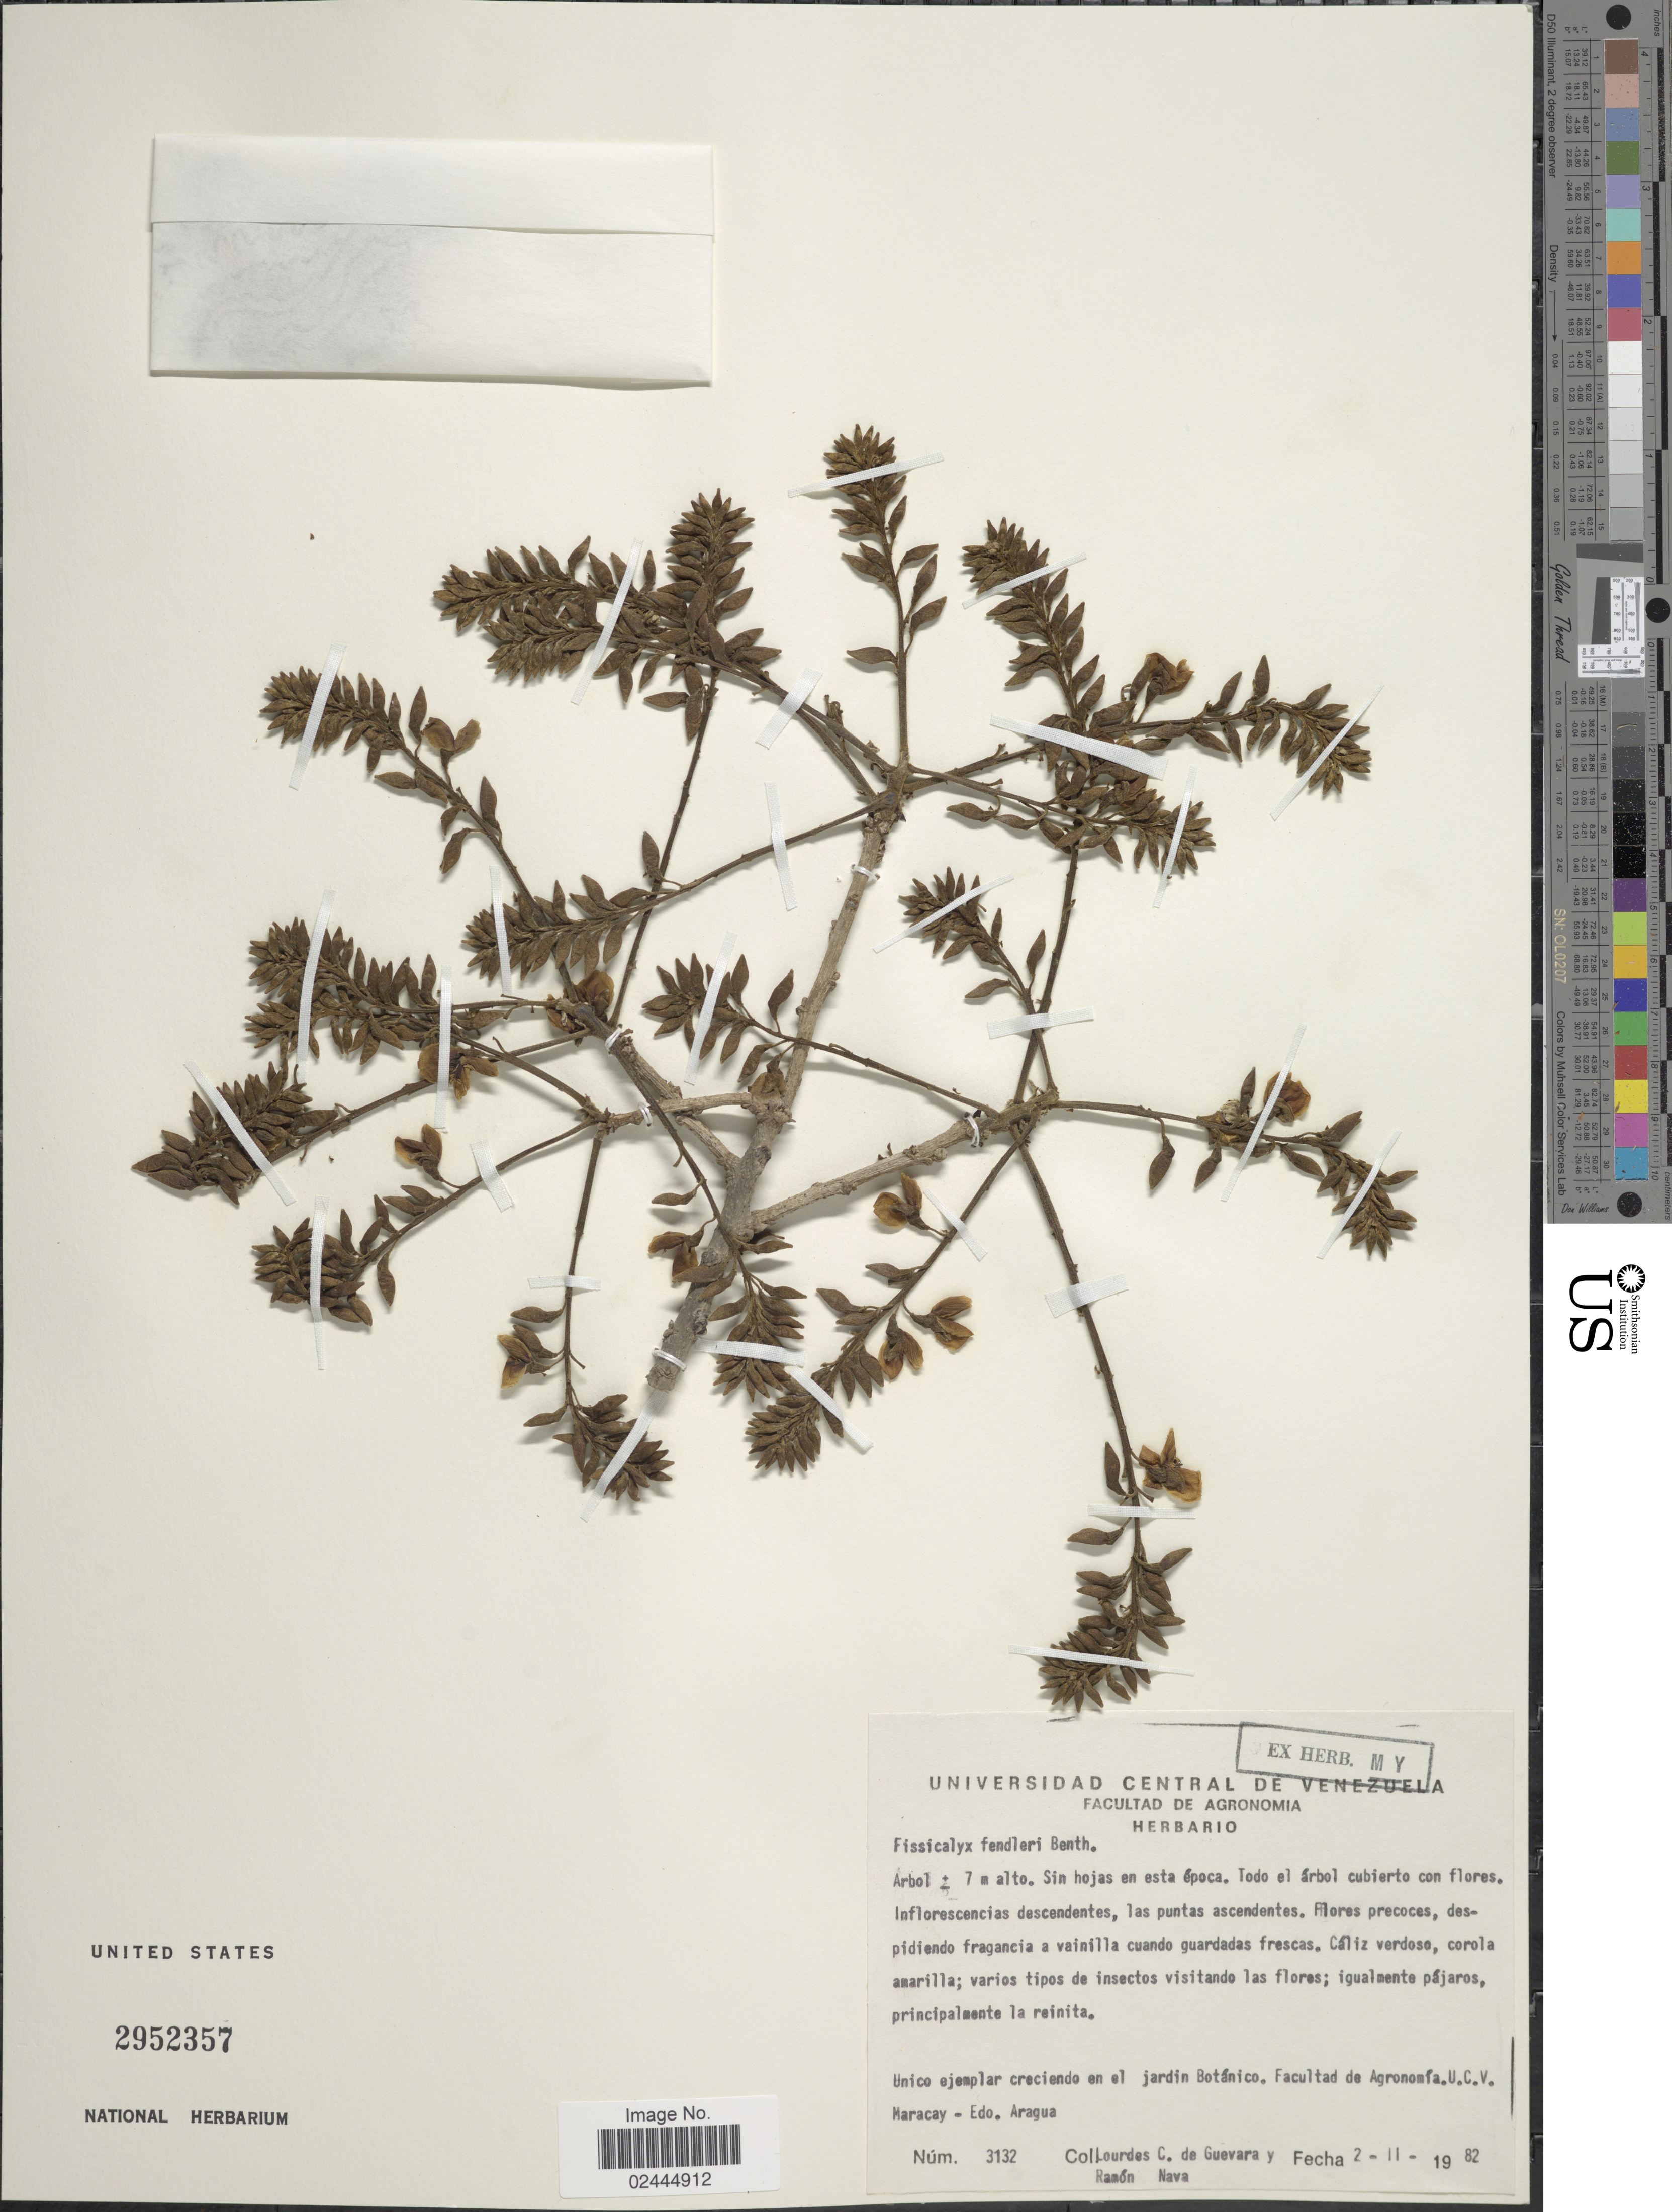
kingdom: Plantae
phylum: Tracheophyta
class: Magnoliopsida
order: Fabales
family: Fabaceae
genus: Fissicalyx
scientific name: Fissicalyx fendleri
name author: Benth.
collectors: L. De Guevara & R. Nava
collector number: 3132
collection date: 1982-11-02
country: Venezuela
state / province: Aragua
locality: Unico ejemplar Creciendo en el jardin Botanico, Faculdad de Agronomia, U.C.V. Maracay - Edo. Aragua.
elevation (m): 7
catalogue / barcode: US 2952357